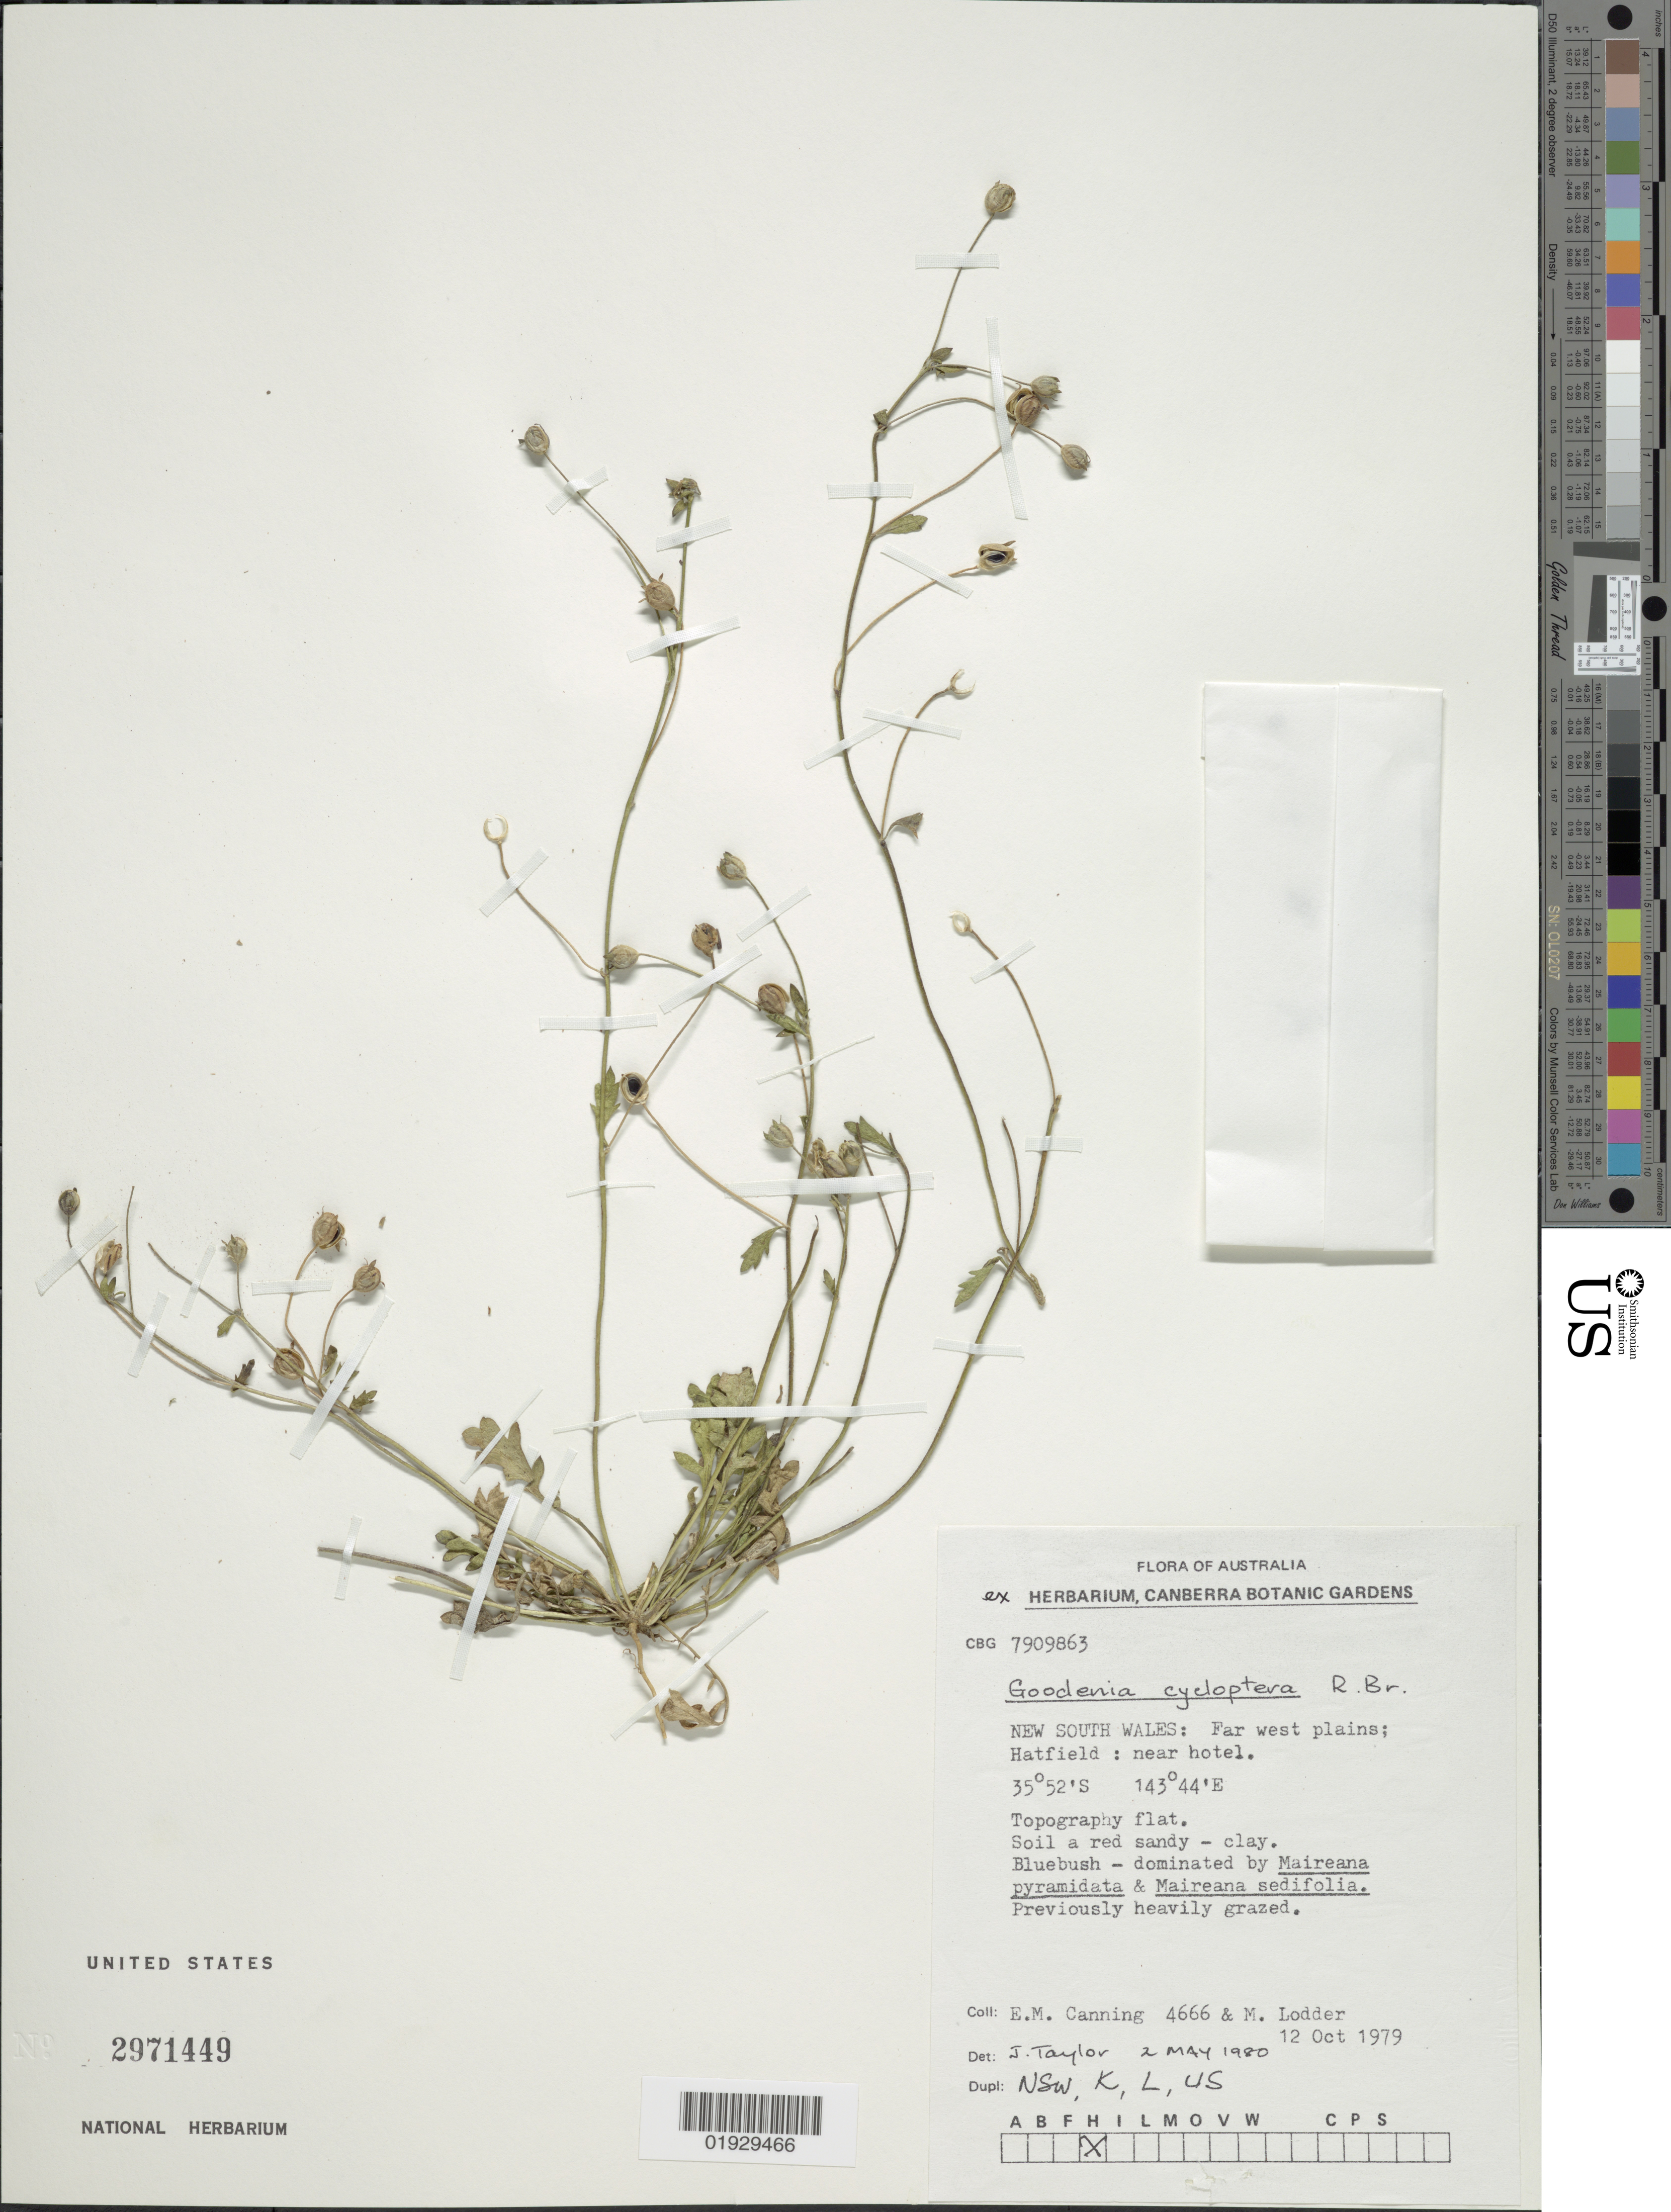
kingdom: Plantae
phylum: Tracheophyta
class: Magnoliopsida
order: Asterales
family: Goodeniaceae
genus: Goodenia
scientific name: Goodenia cycloptera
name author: R. Br.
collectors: E. Canning & M. Lodder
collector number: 4666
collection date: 1979-10-12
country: Australia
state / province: New South Wales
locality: Far west plains; Hatfield: near hotel.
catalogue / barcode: US 2971449